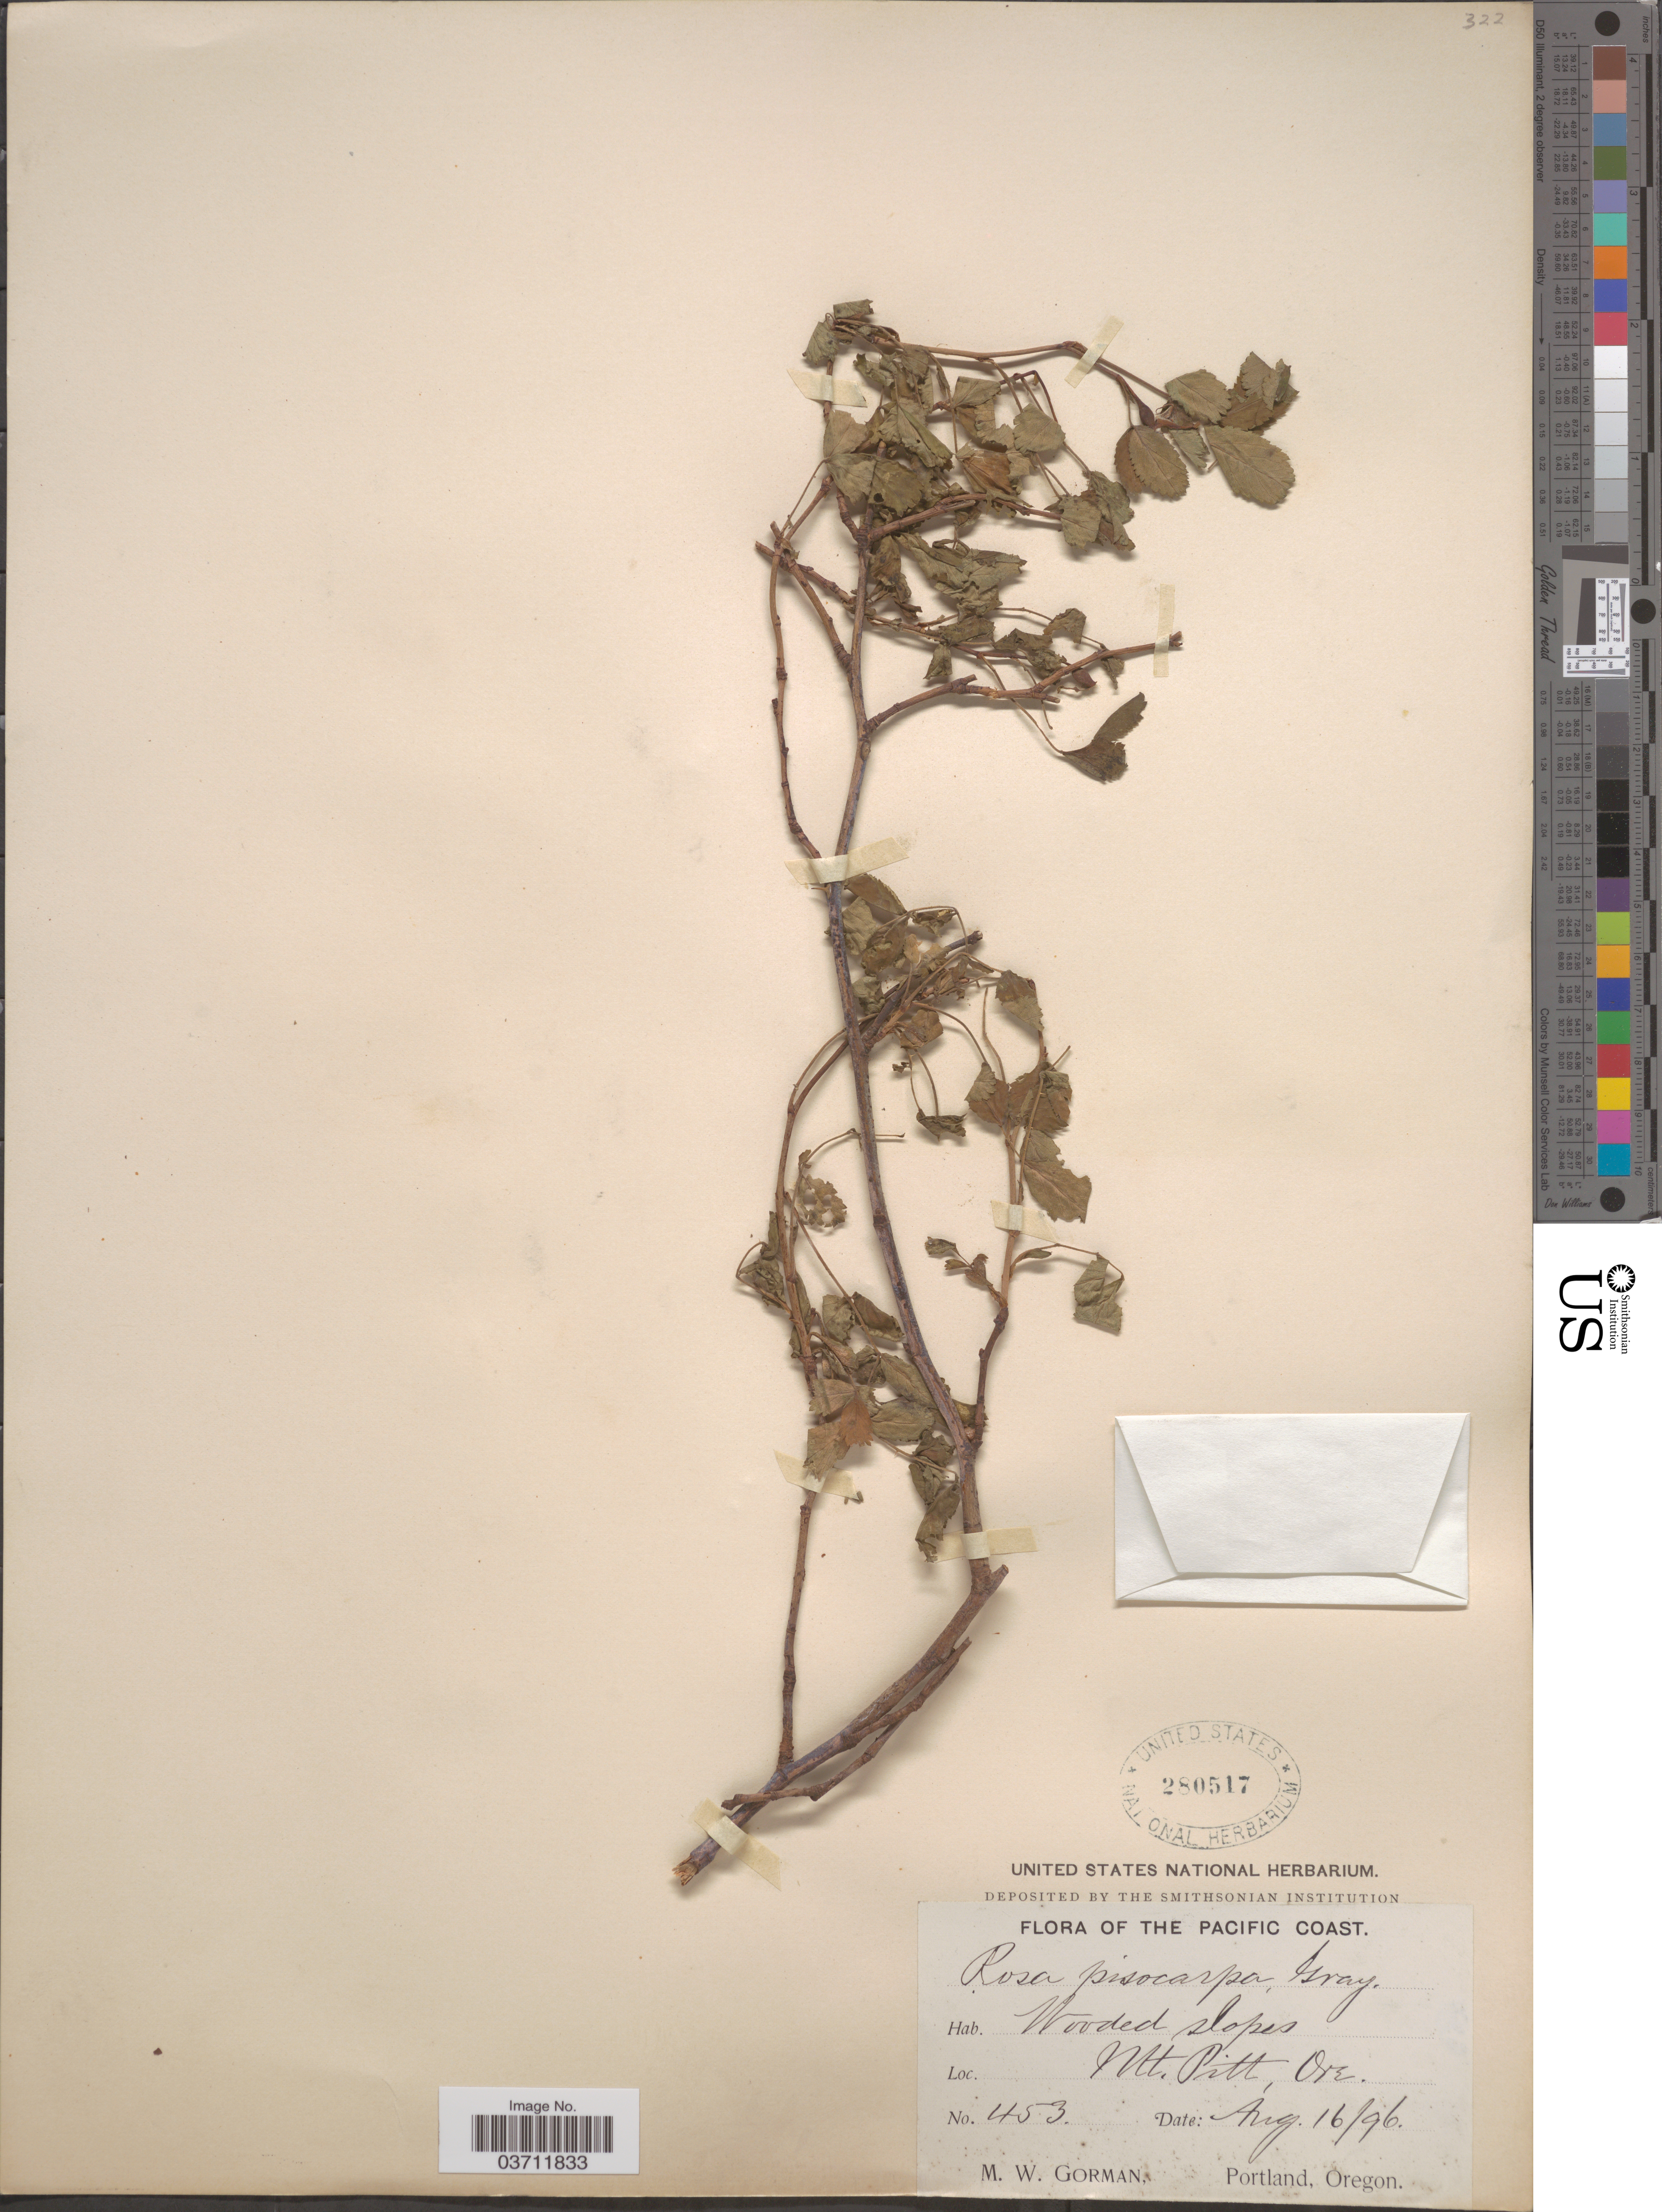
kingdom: Plantae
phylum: Tracheophyta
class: Magnoliopsida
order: Rosales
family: Rosaceae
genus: Rosa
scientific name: Rosa pisocarpa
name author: A. Gray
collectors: M. W. Gorman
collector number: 453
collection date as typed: Transcribed d/m/y: 16/8/96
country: United States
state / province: Oregon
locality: Pacific Coast. Mt. Pitt.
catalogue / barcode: US 280517